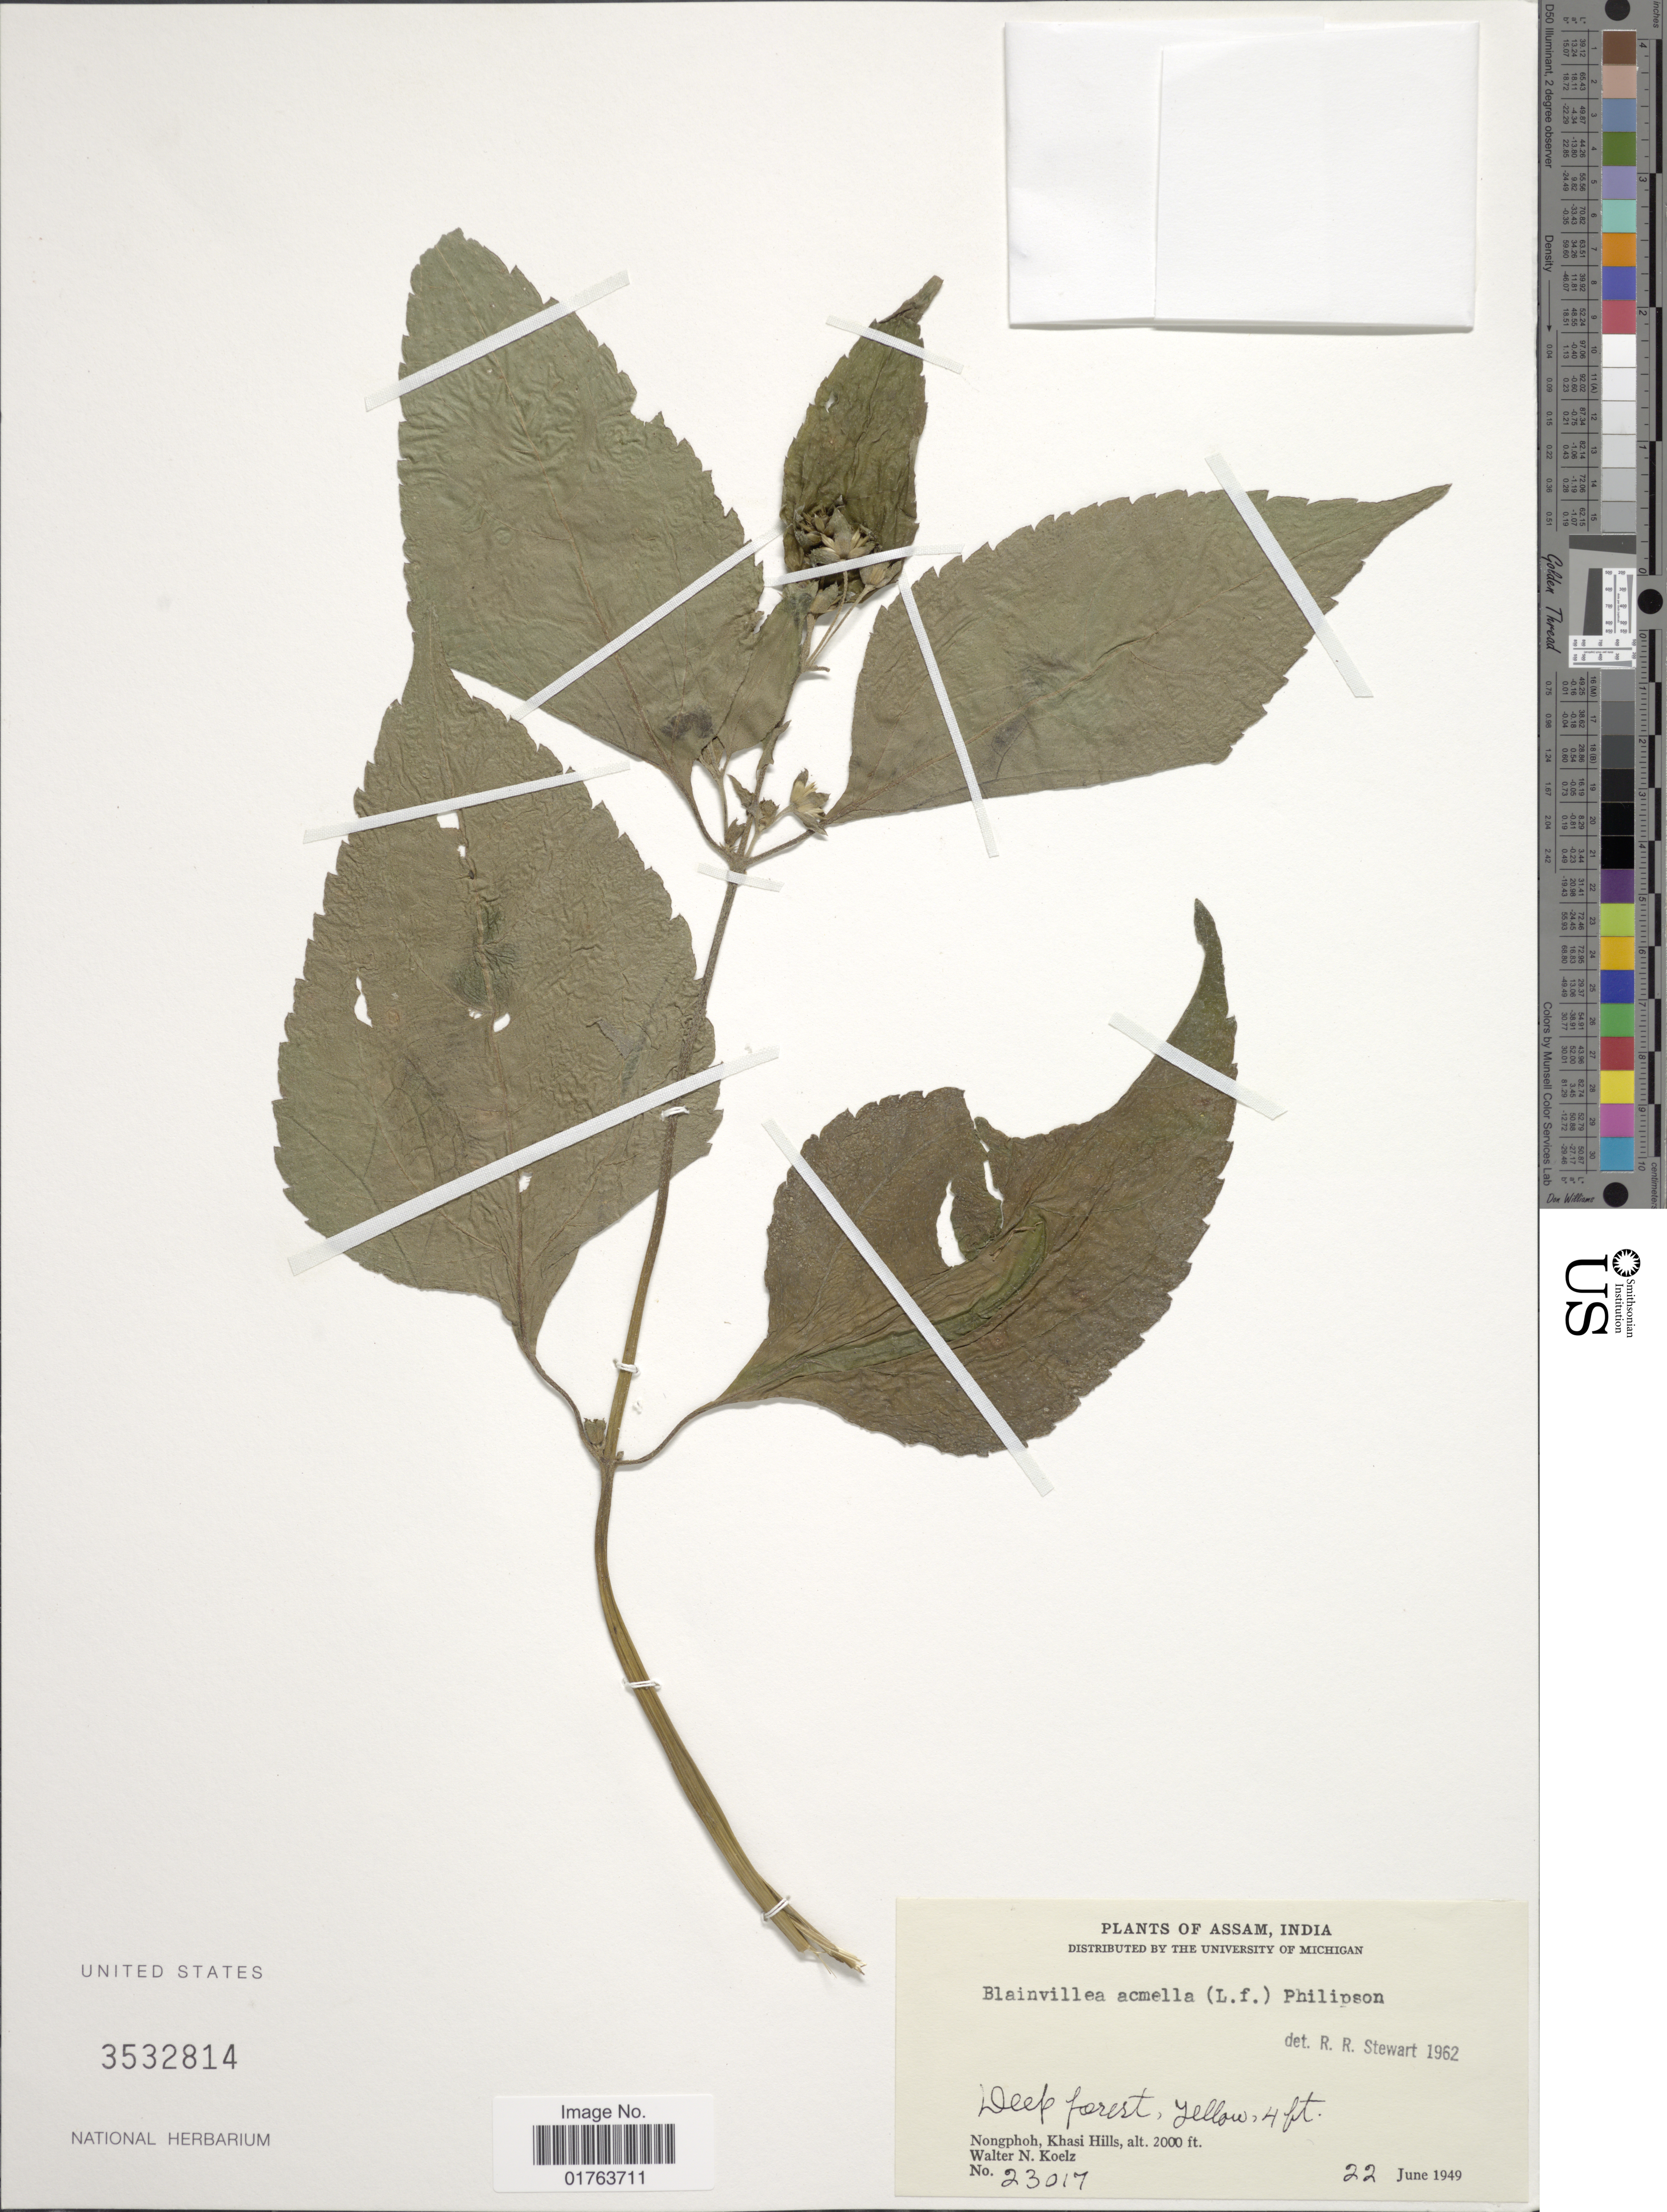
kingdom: Plantae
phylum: Tracheophyta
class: Magnoliopsida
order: Asterales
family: Asteraceae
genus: Blainvillea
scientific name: Blainvillea acmella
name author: (L.) Philipson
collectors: W. N. Koelz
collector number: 23017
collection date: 1949-06-22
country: India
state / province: Meghalaya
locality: Nongphoh, Khasi Hills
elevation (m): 610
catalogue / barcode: US 3532814